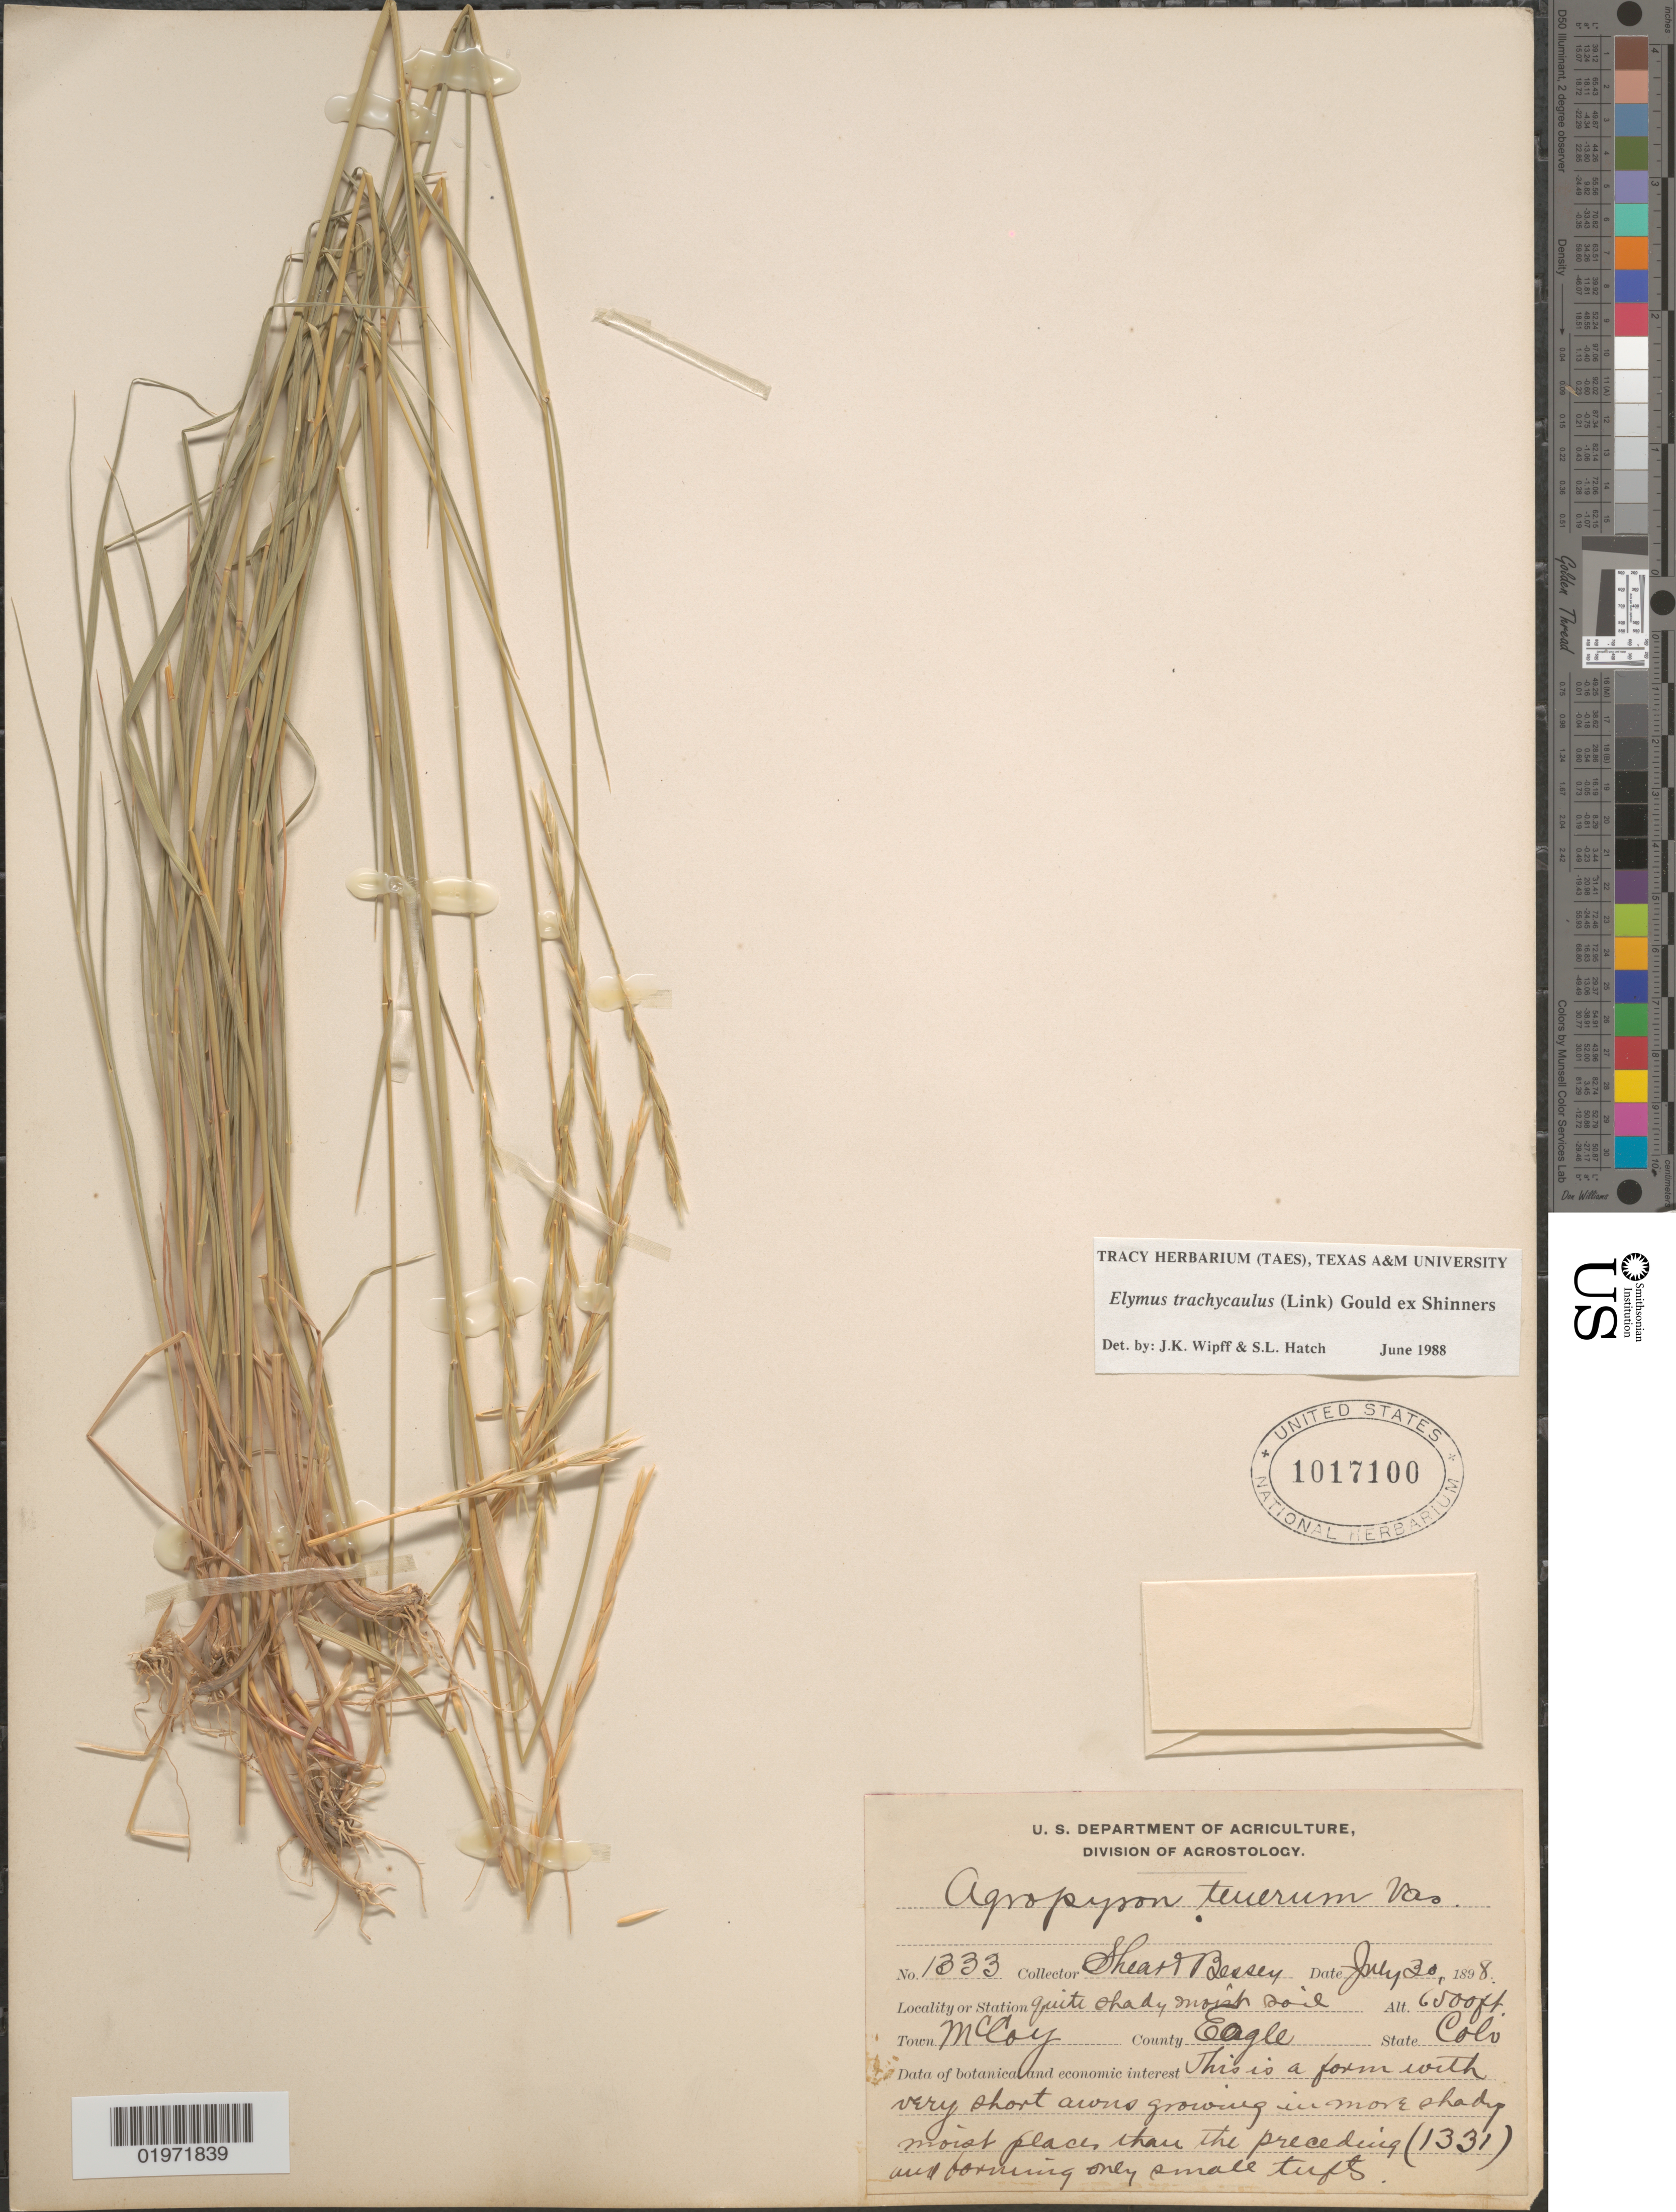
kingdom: Plantae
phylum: Tracheophyta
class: Liliopsida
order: Poales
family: Poaceae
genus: Elymus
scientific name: Elymus trachycaulus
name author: (Link) Gould ex Shinners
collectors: -- Shear & -. Bessey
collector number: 1333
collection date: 1898-07-30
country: United States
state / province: Colorado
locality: Quite shady moist soil. Town McCoy. County Eagle.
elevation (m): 1981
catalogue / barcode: US 1017100